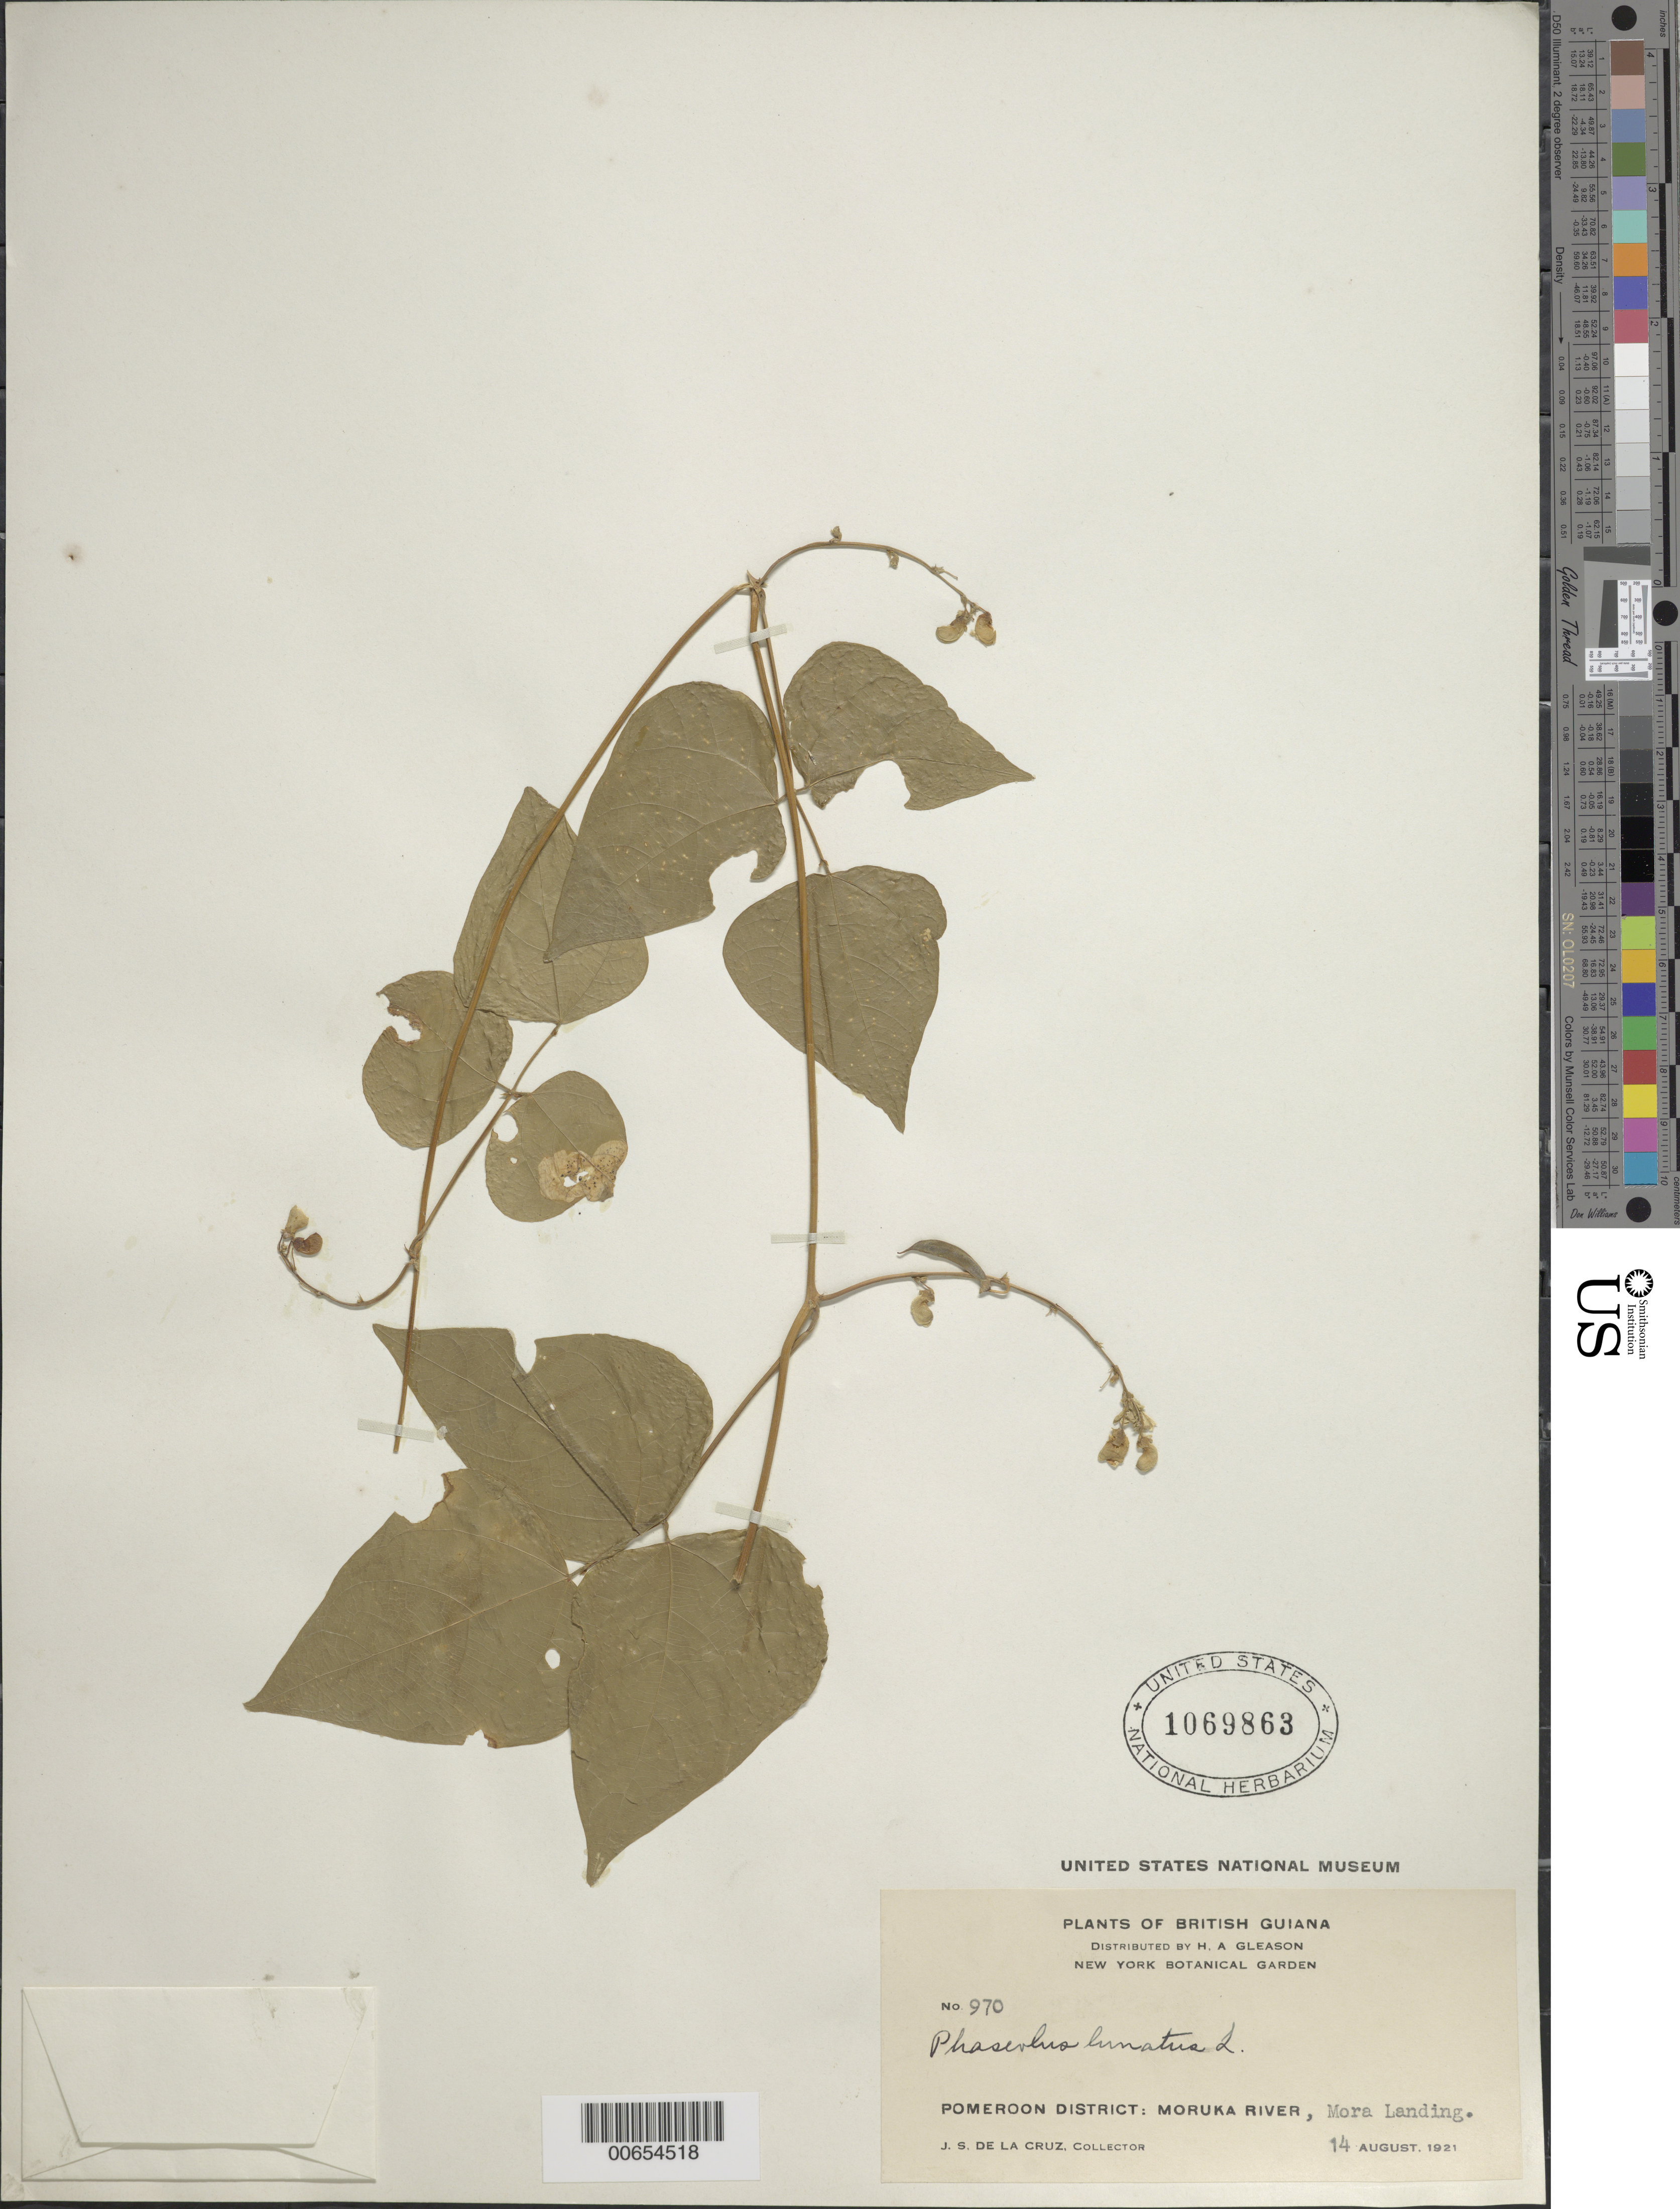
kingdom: Plantae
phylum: Tracheophyta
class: Magnoliopsida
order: Fabales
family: Fabaceae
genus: Phaseolus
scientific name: Phaseolus lunatus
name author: L.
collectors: J. S. de la Cruz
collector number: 970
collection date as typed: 14-Aug-21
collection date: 1921-08-14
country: Guyana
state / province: Barima-Waini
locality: Mora Landing, Moruka R., Pomeroon Dist.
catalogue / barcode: US 1069863